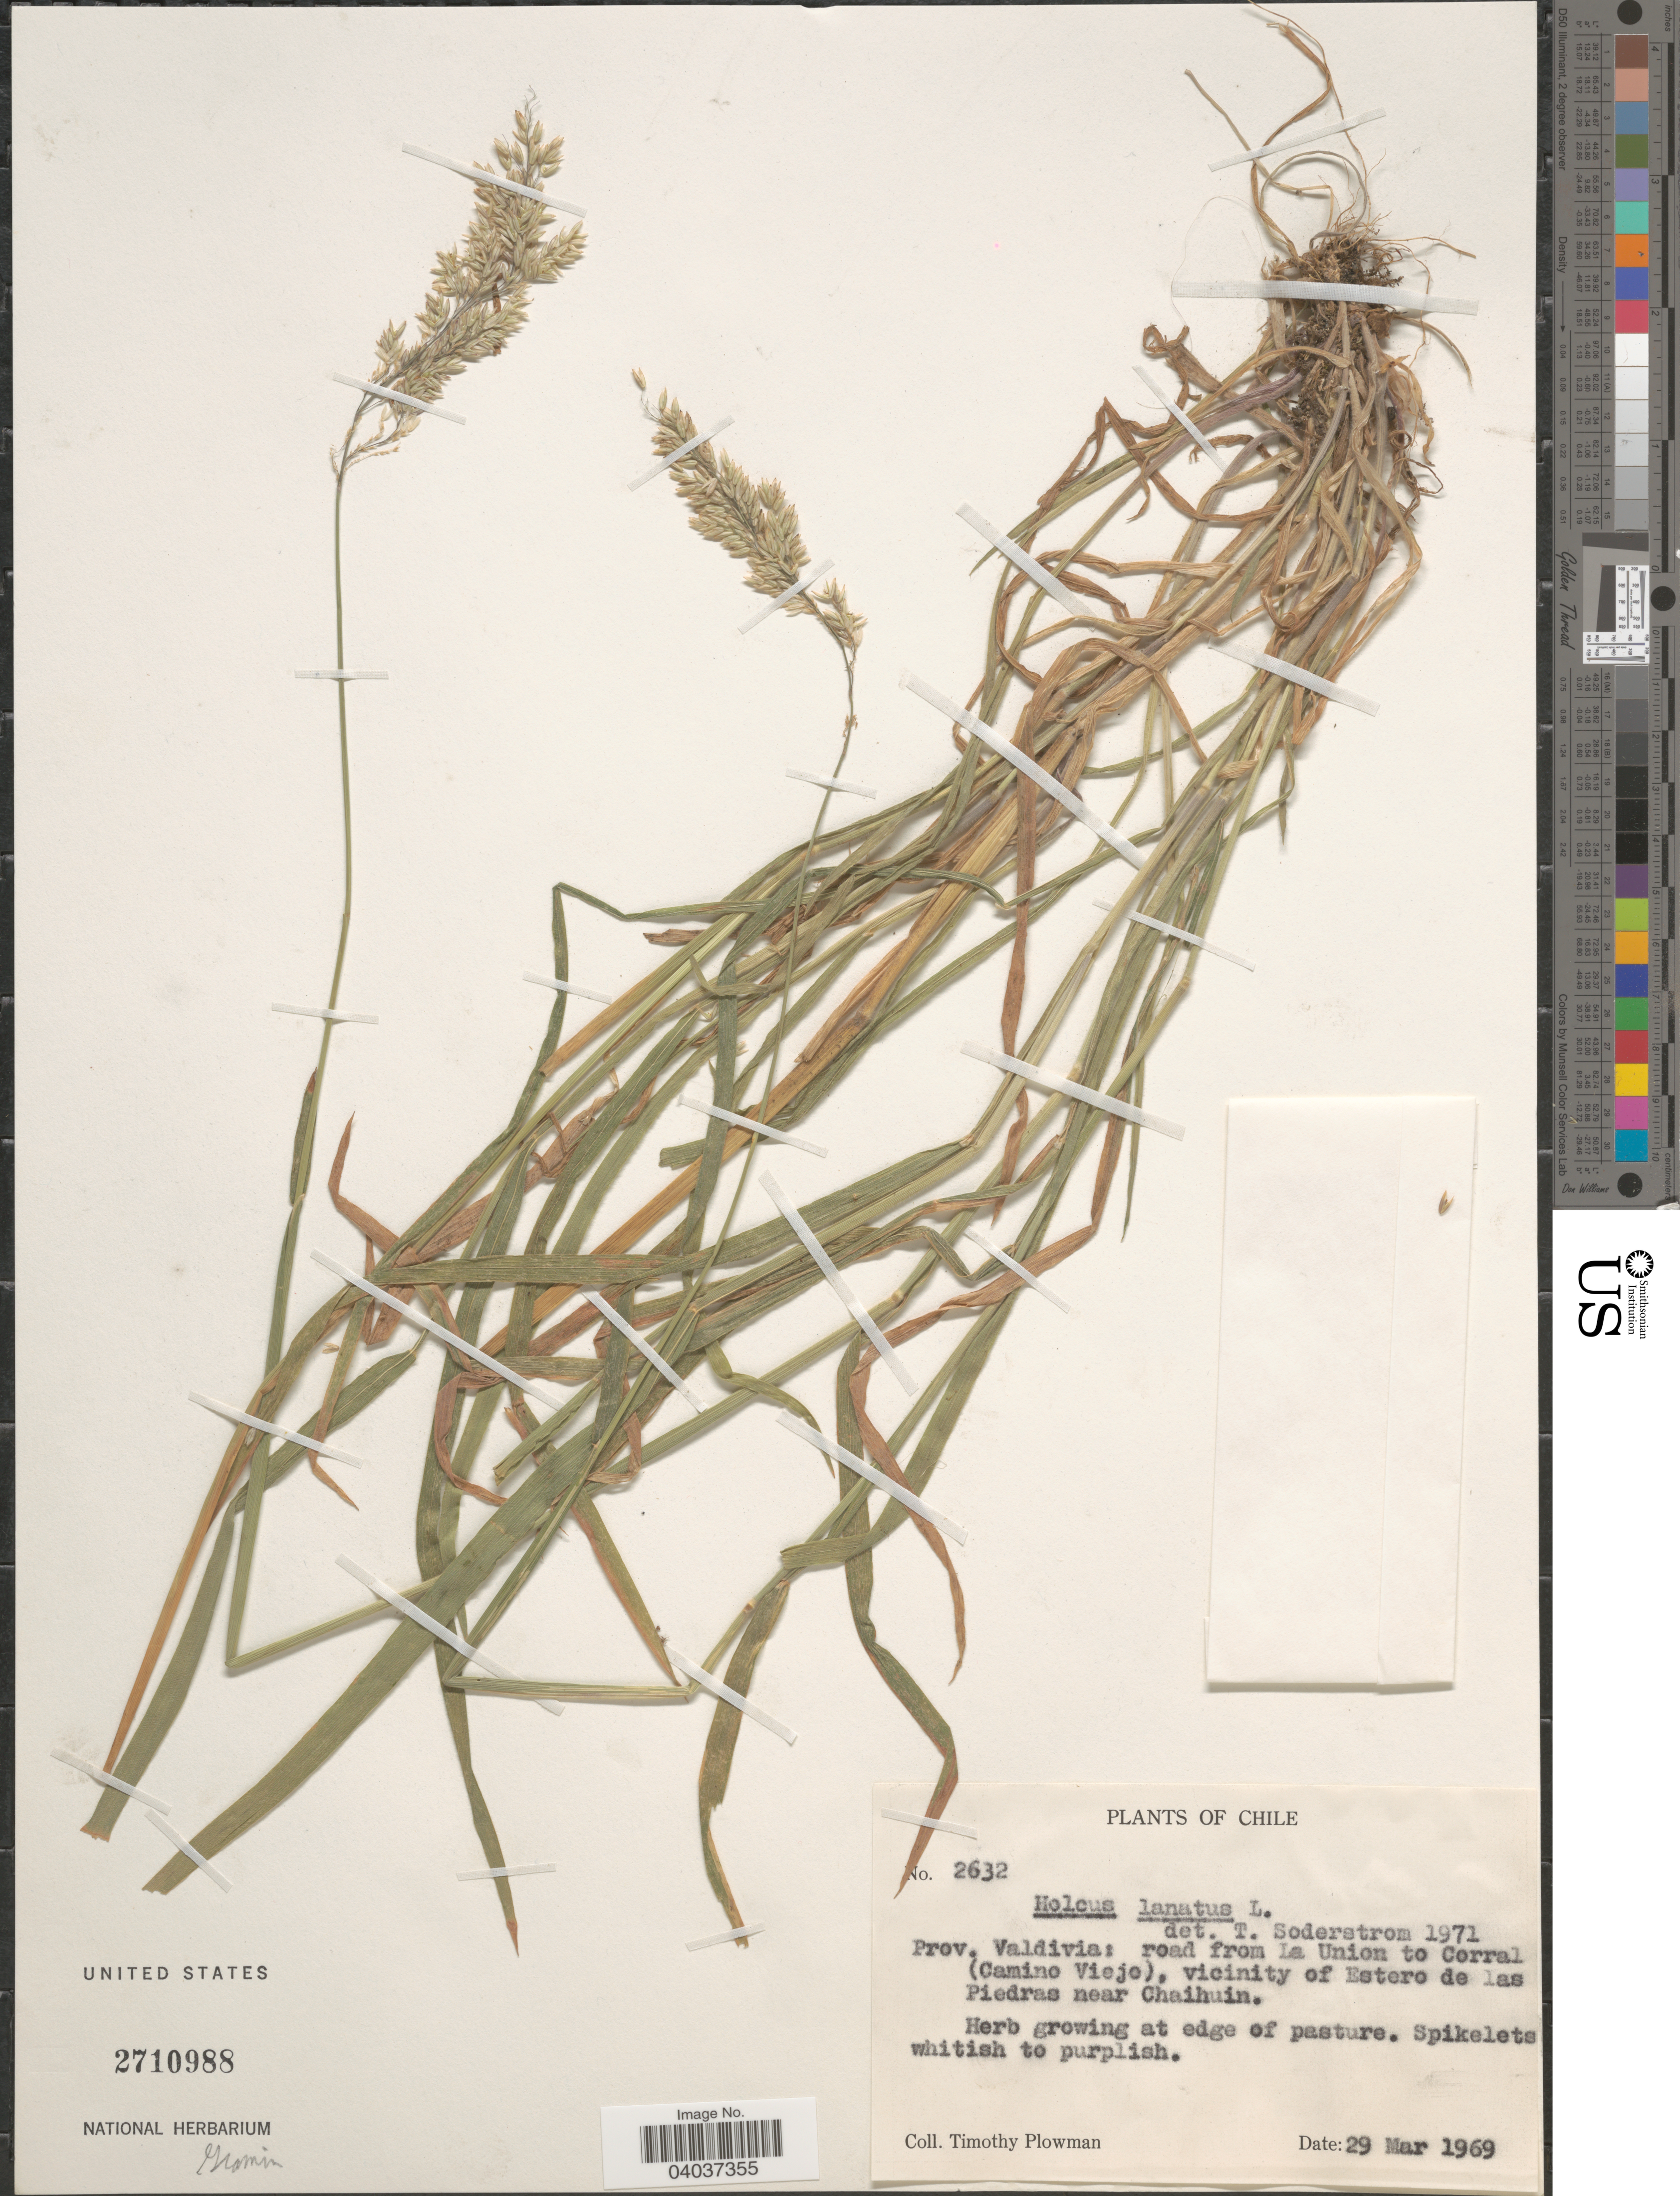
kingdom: Plantae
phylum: Tracheophyta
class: Liliopsida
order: Poales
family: Poaceae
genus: Holcus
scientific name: Holcus lanatus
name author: L.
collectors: T. Plowman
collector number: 2632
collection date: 1969-03-29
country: Chile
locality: Prov. Valdivia: road from La Union to Corral (Camino Viejo), vicinity of Estero de las Piedras near Chaihuin.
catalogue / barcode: US 2710988